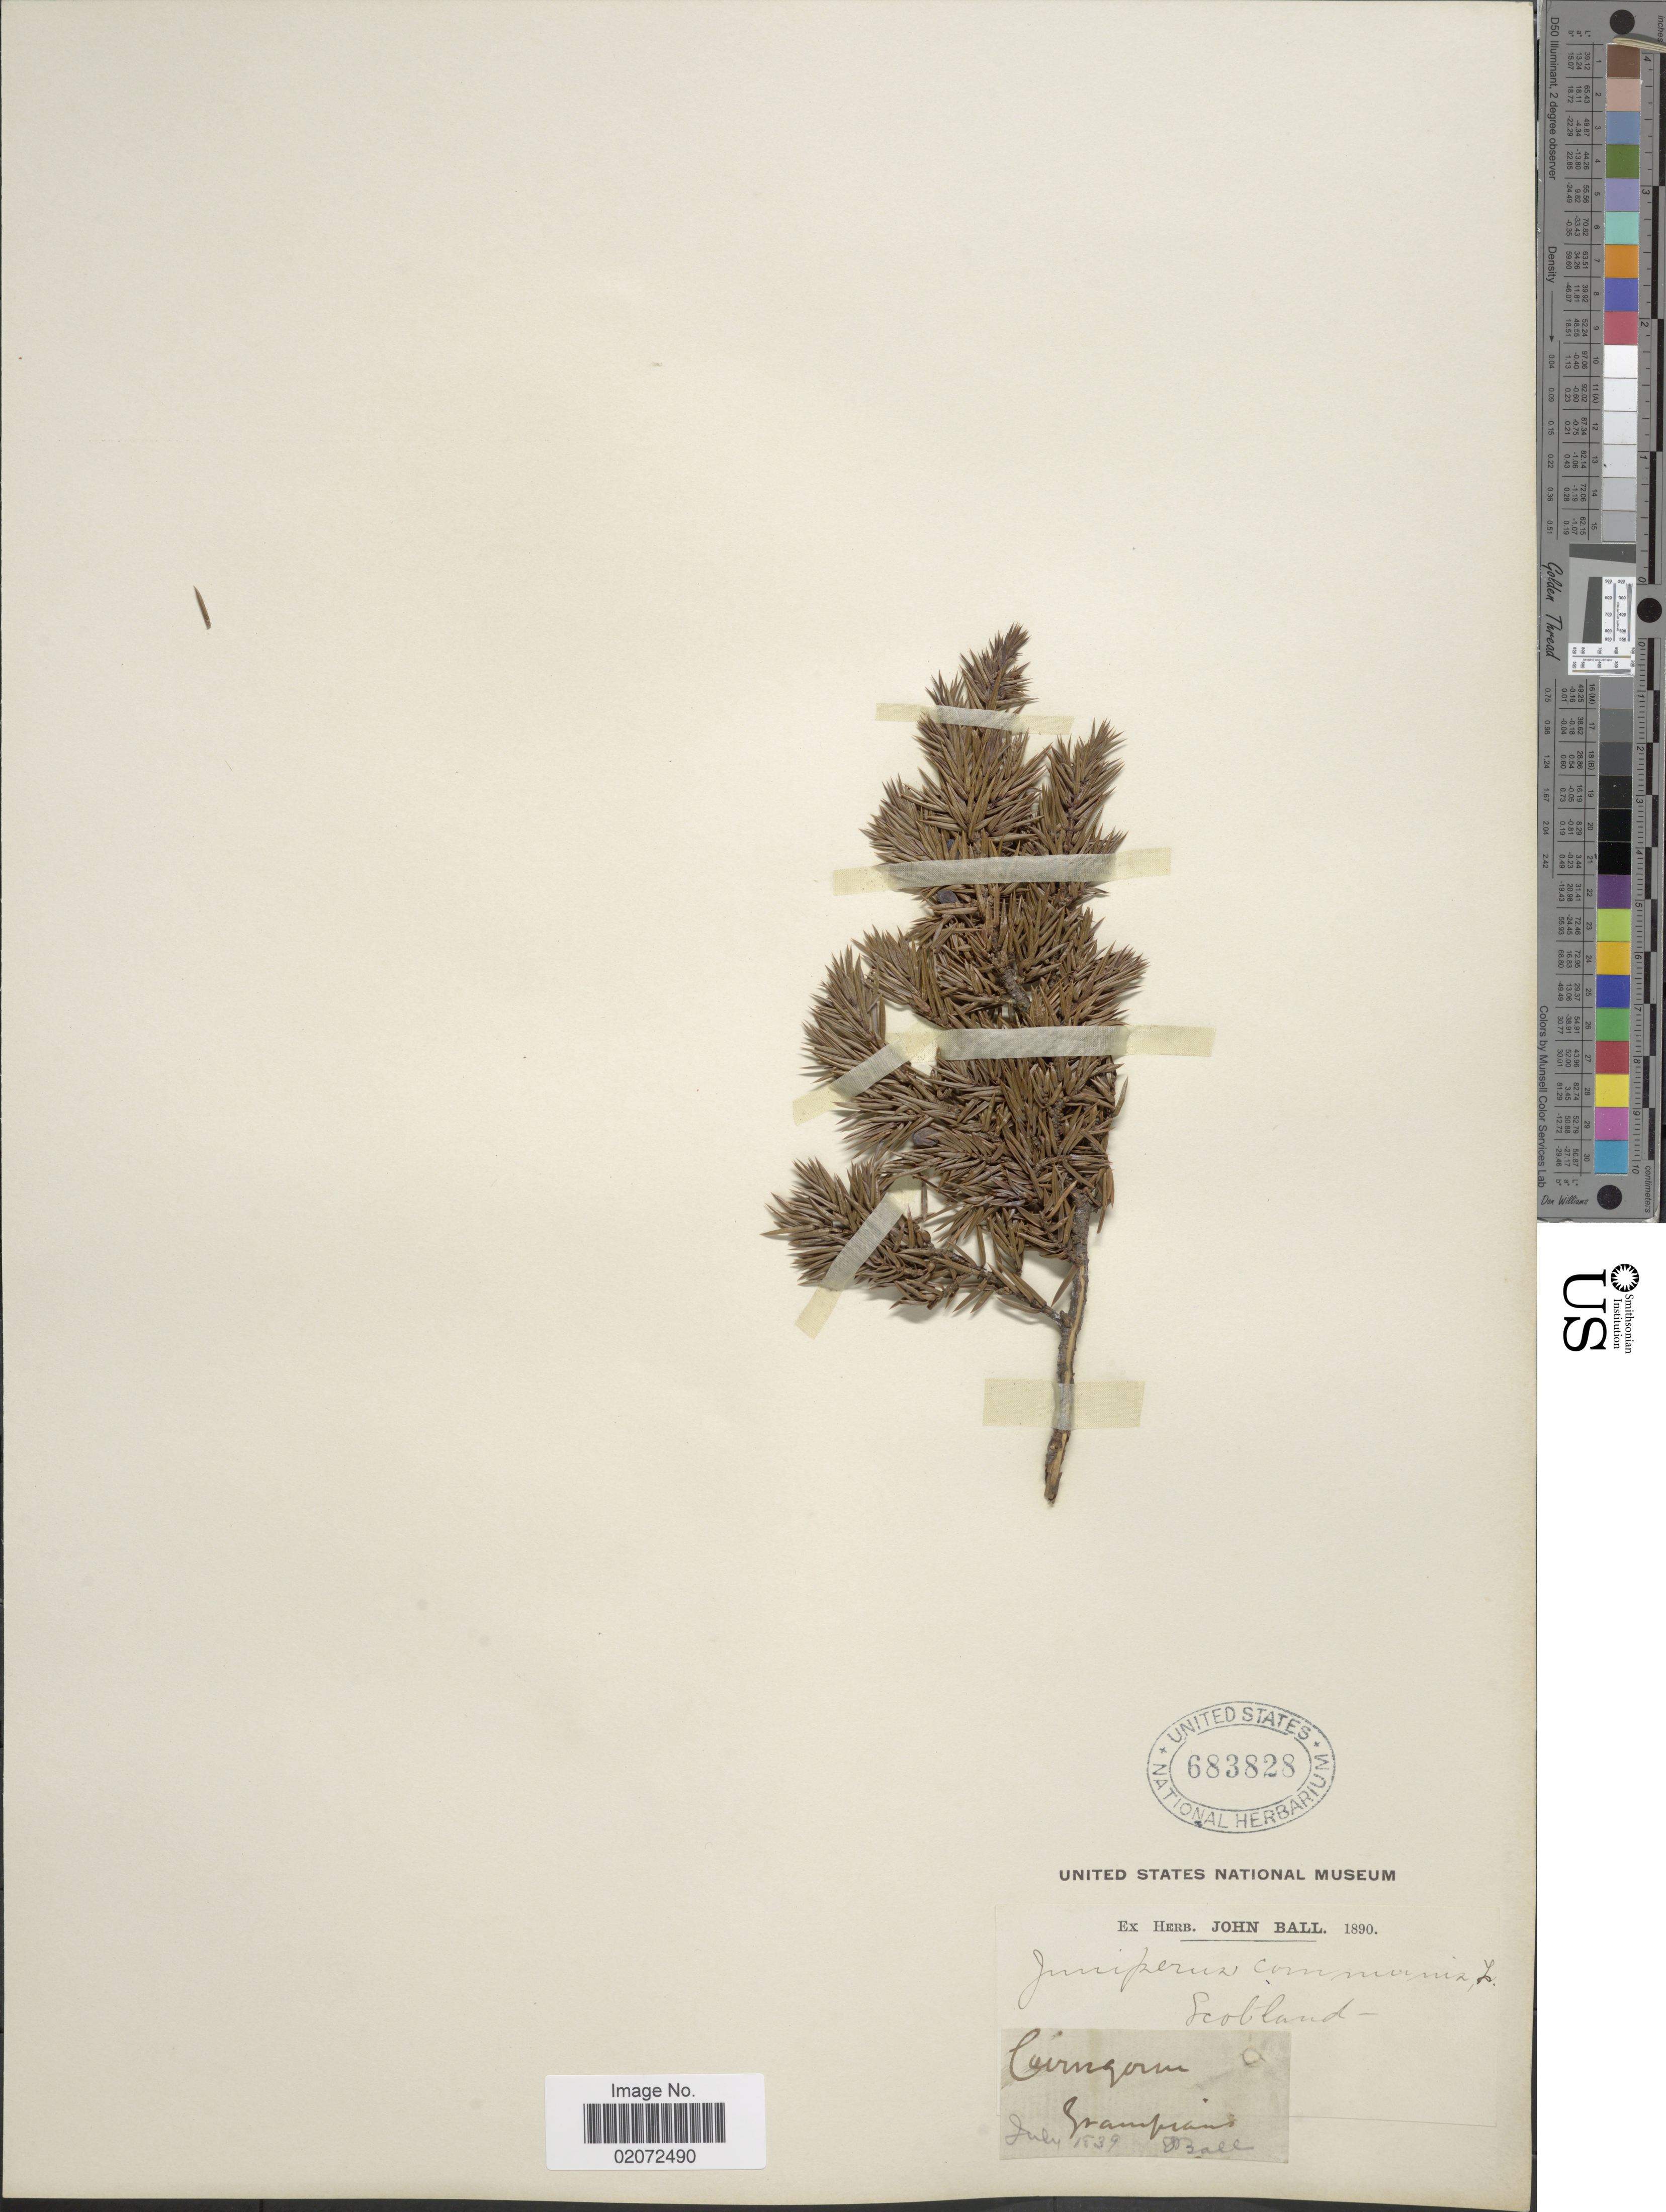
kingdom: Plantae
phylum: Tracheophyta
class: Pinopsida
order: Pinales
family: Cupressaceae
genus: Juniperus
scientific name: Juniperus communis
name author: L.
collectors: J. Ball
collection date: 1839-07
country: United Kingdom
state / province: Scotland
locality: Cairngorms. Grampians.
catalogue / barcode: US 683828